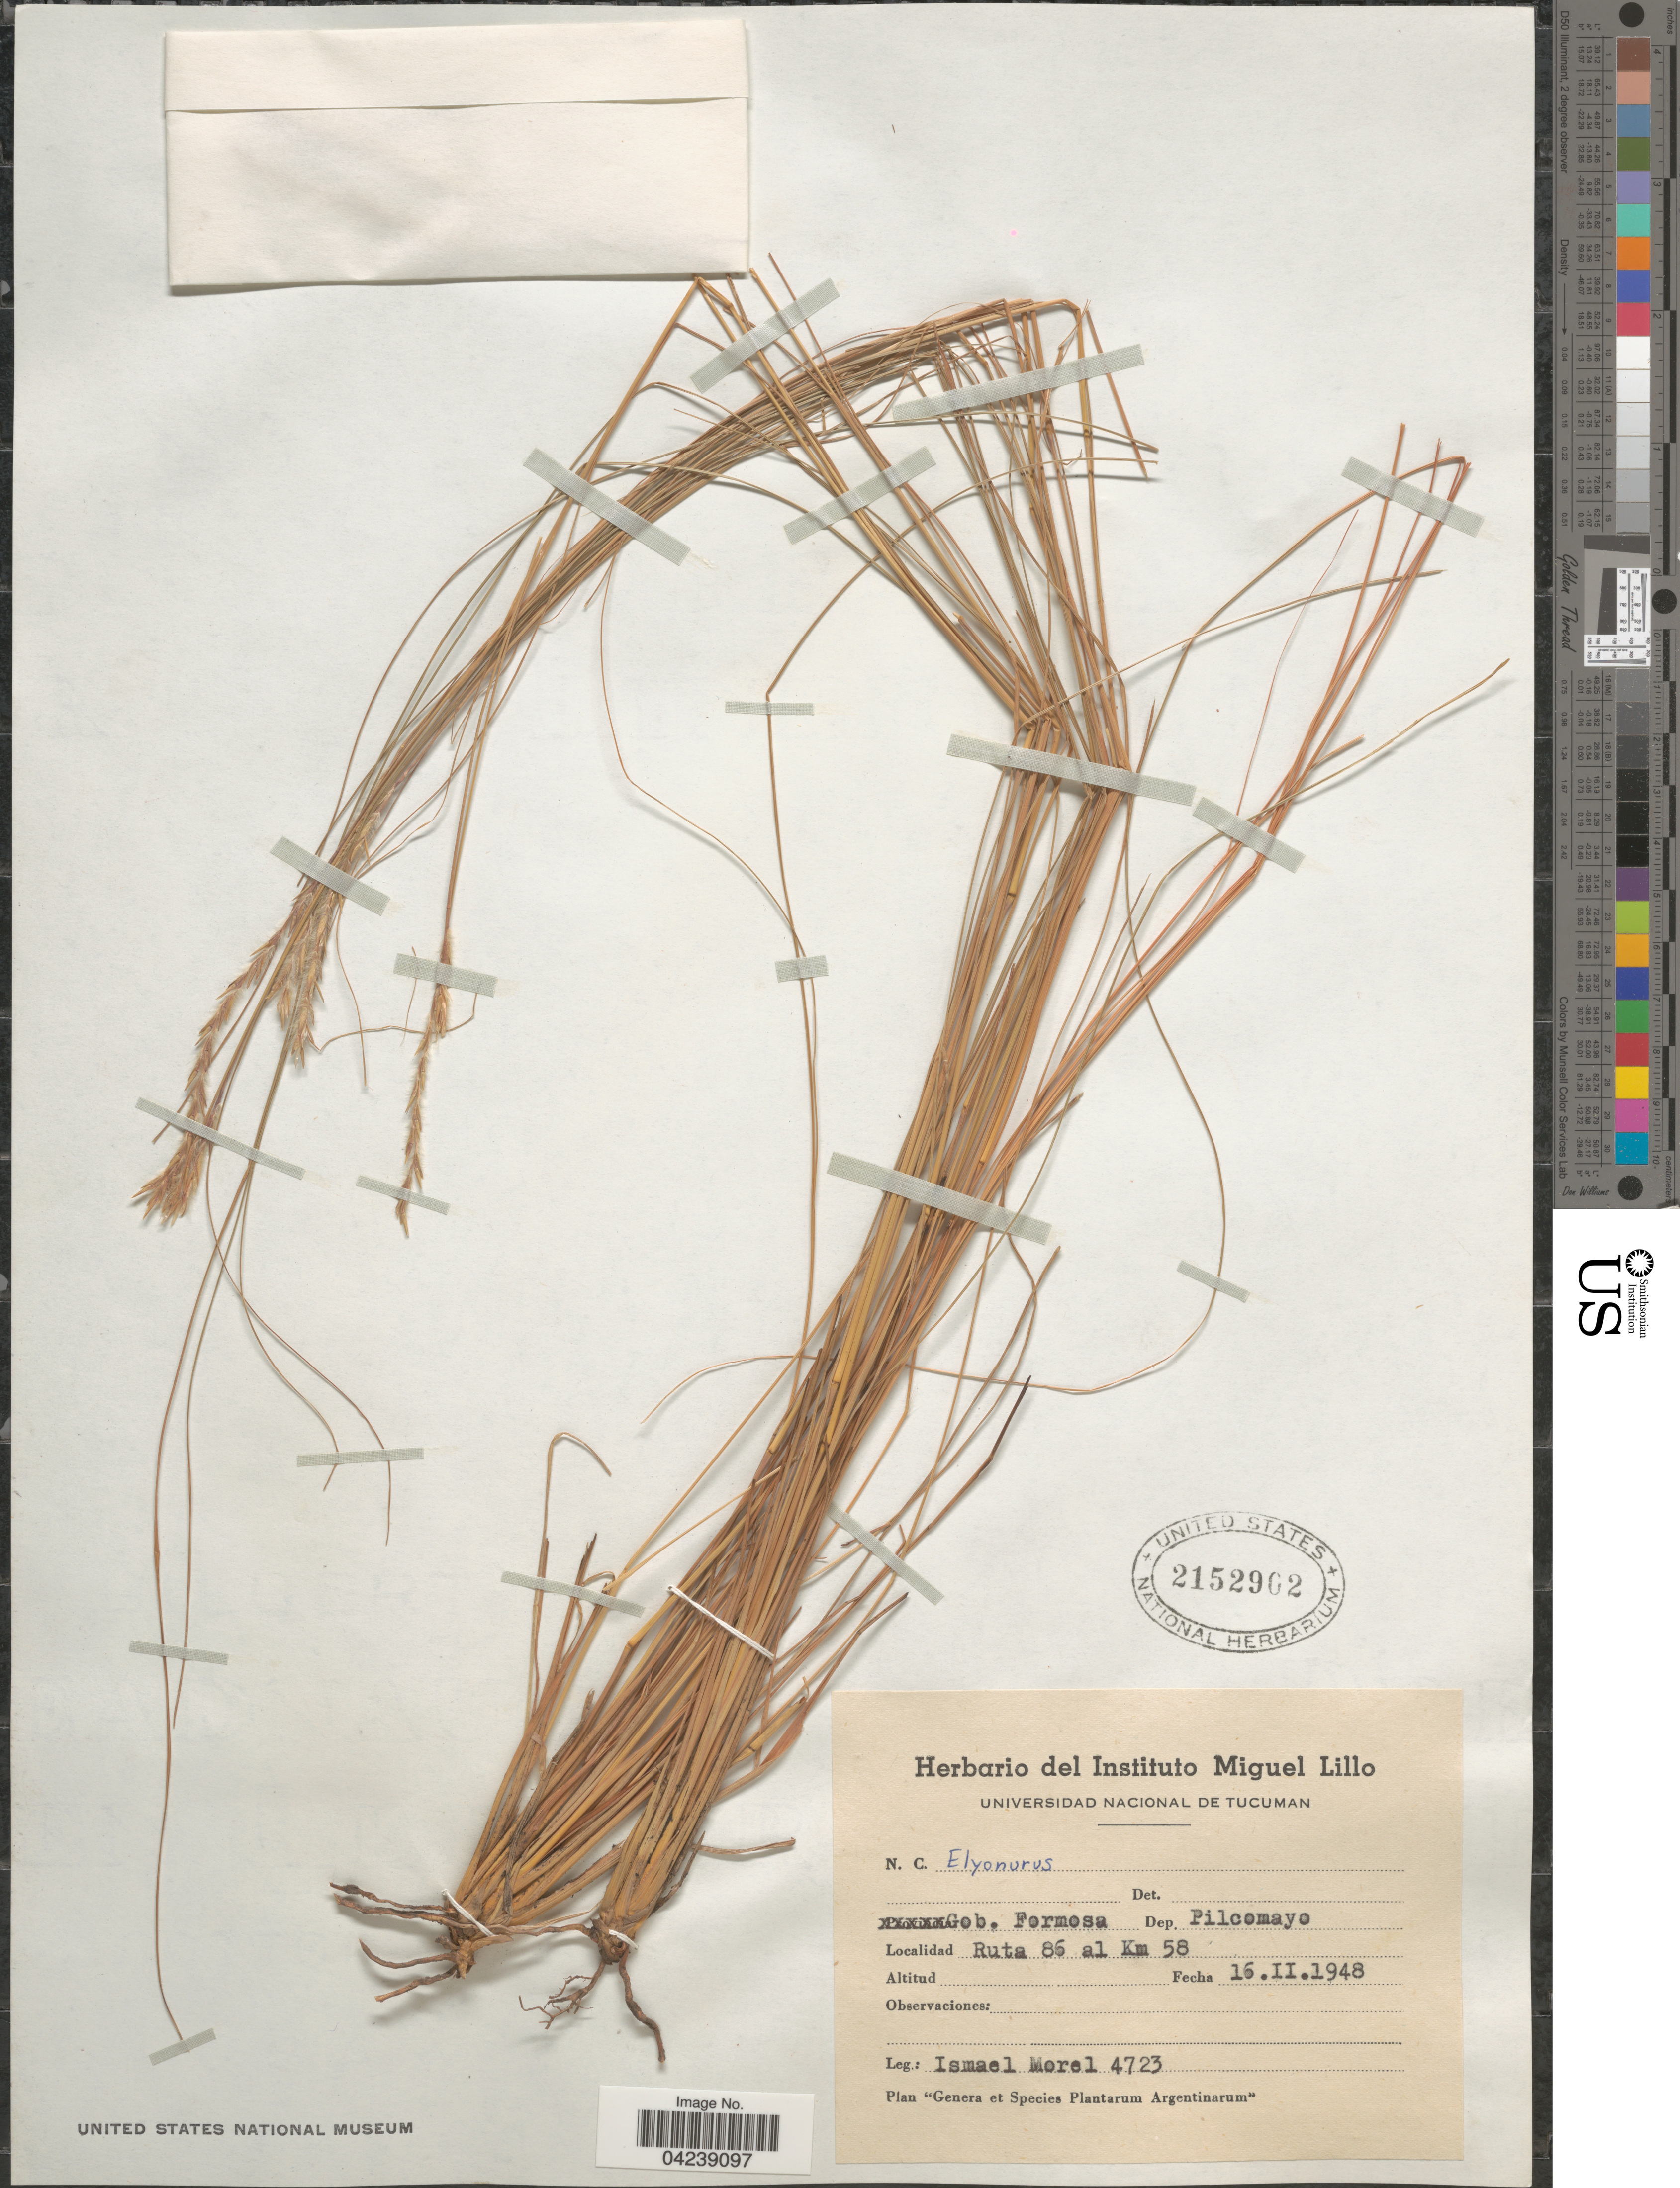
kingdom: Plantae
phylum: Tracheophyta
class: Liliopsida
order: Poales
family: Poaceae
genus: Elionurus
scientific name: Elionurus muticus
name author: (Spreng.) Kuntze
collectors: I. Morel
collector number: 4723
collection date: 1948-02-16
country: Argentina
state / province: Formosa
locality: Gob. Formosa. Dep. Pilcomayo. Ruta 86 al Km 58.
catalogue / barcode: US 2152902